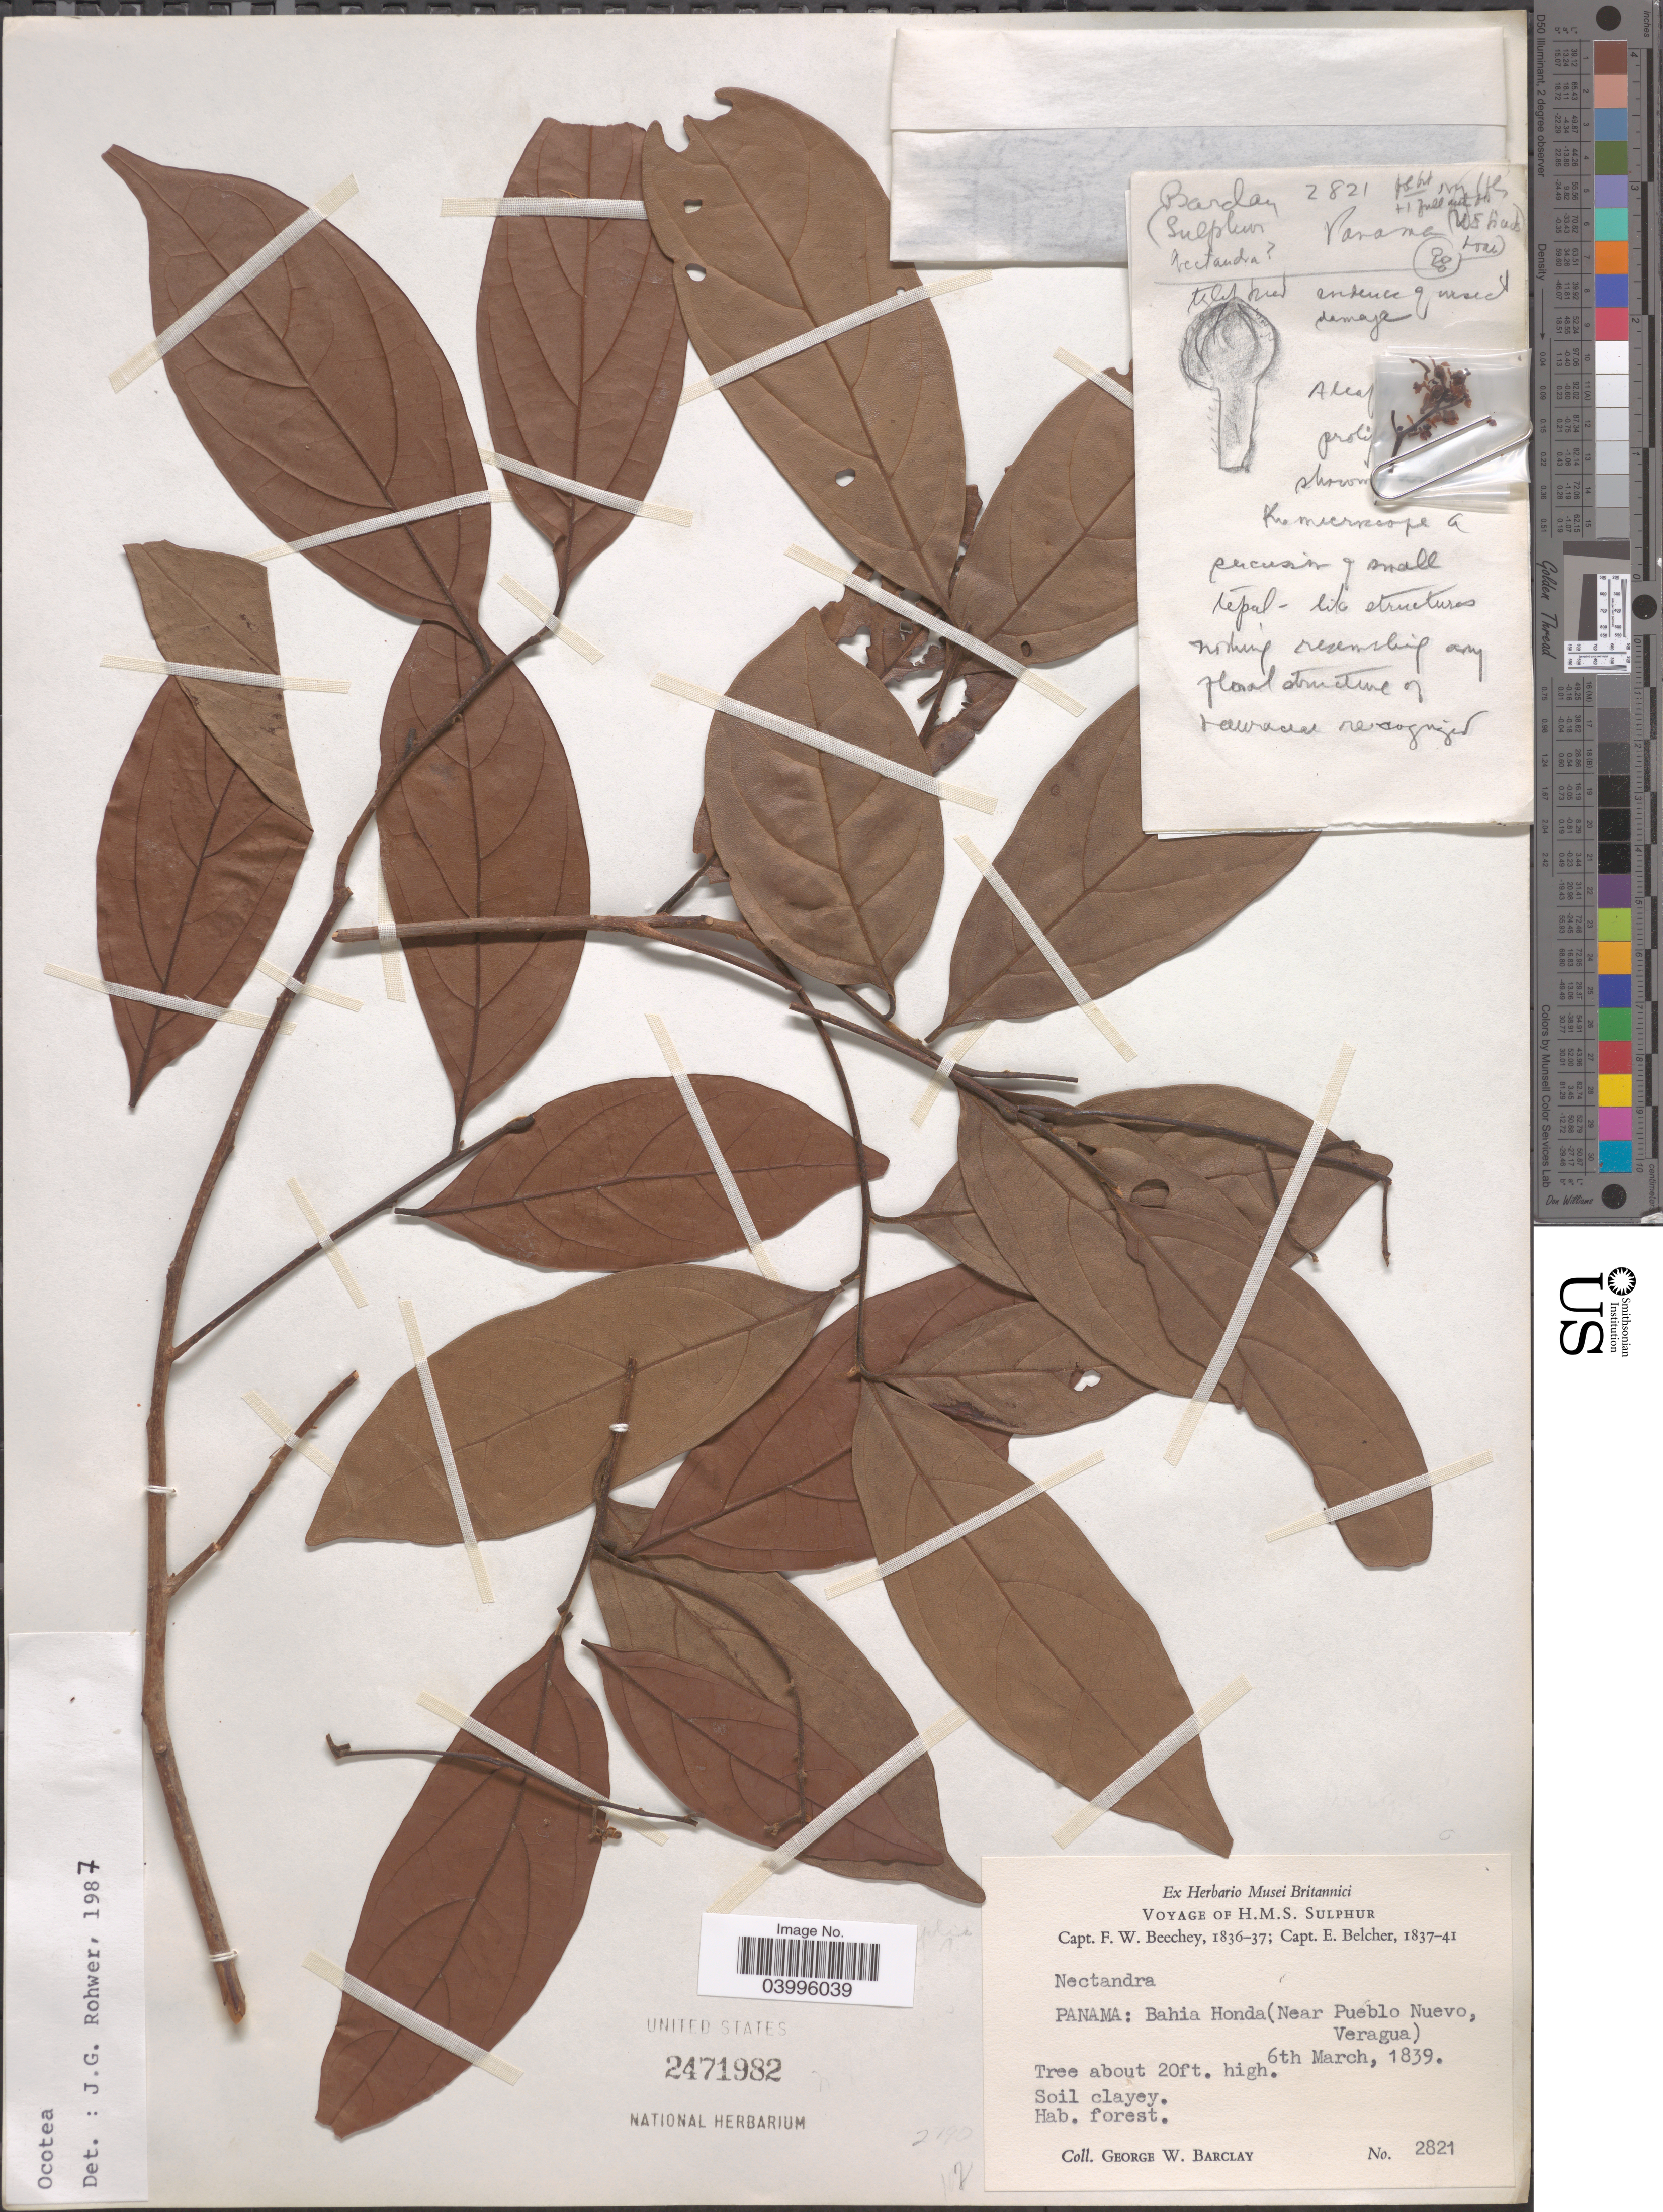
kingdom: Plantae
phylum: Tracheophyta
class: Magnoliopsida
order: Laurales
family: Lauraceae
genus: Ocotea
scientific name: Ocotea sp.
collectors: G. W. Barclay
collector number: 2821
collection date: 1839-03-06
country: Panama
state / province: Veraguas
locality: Bahia Honda (Near Pueblo Nuevo, Veragua).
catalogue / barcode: US 2471982